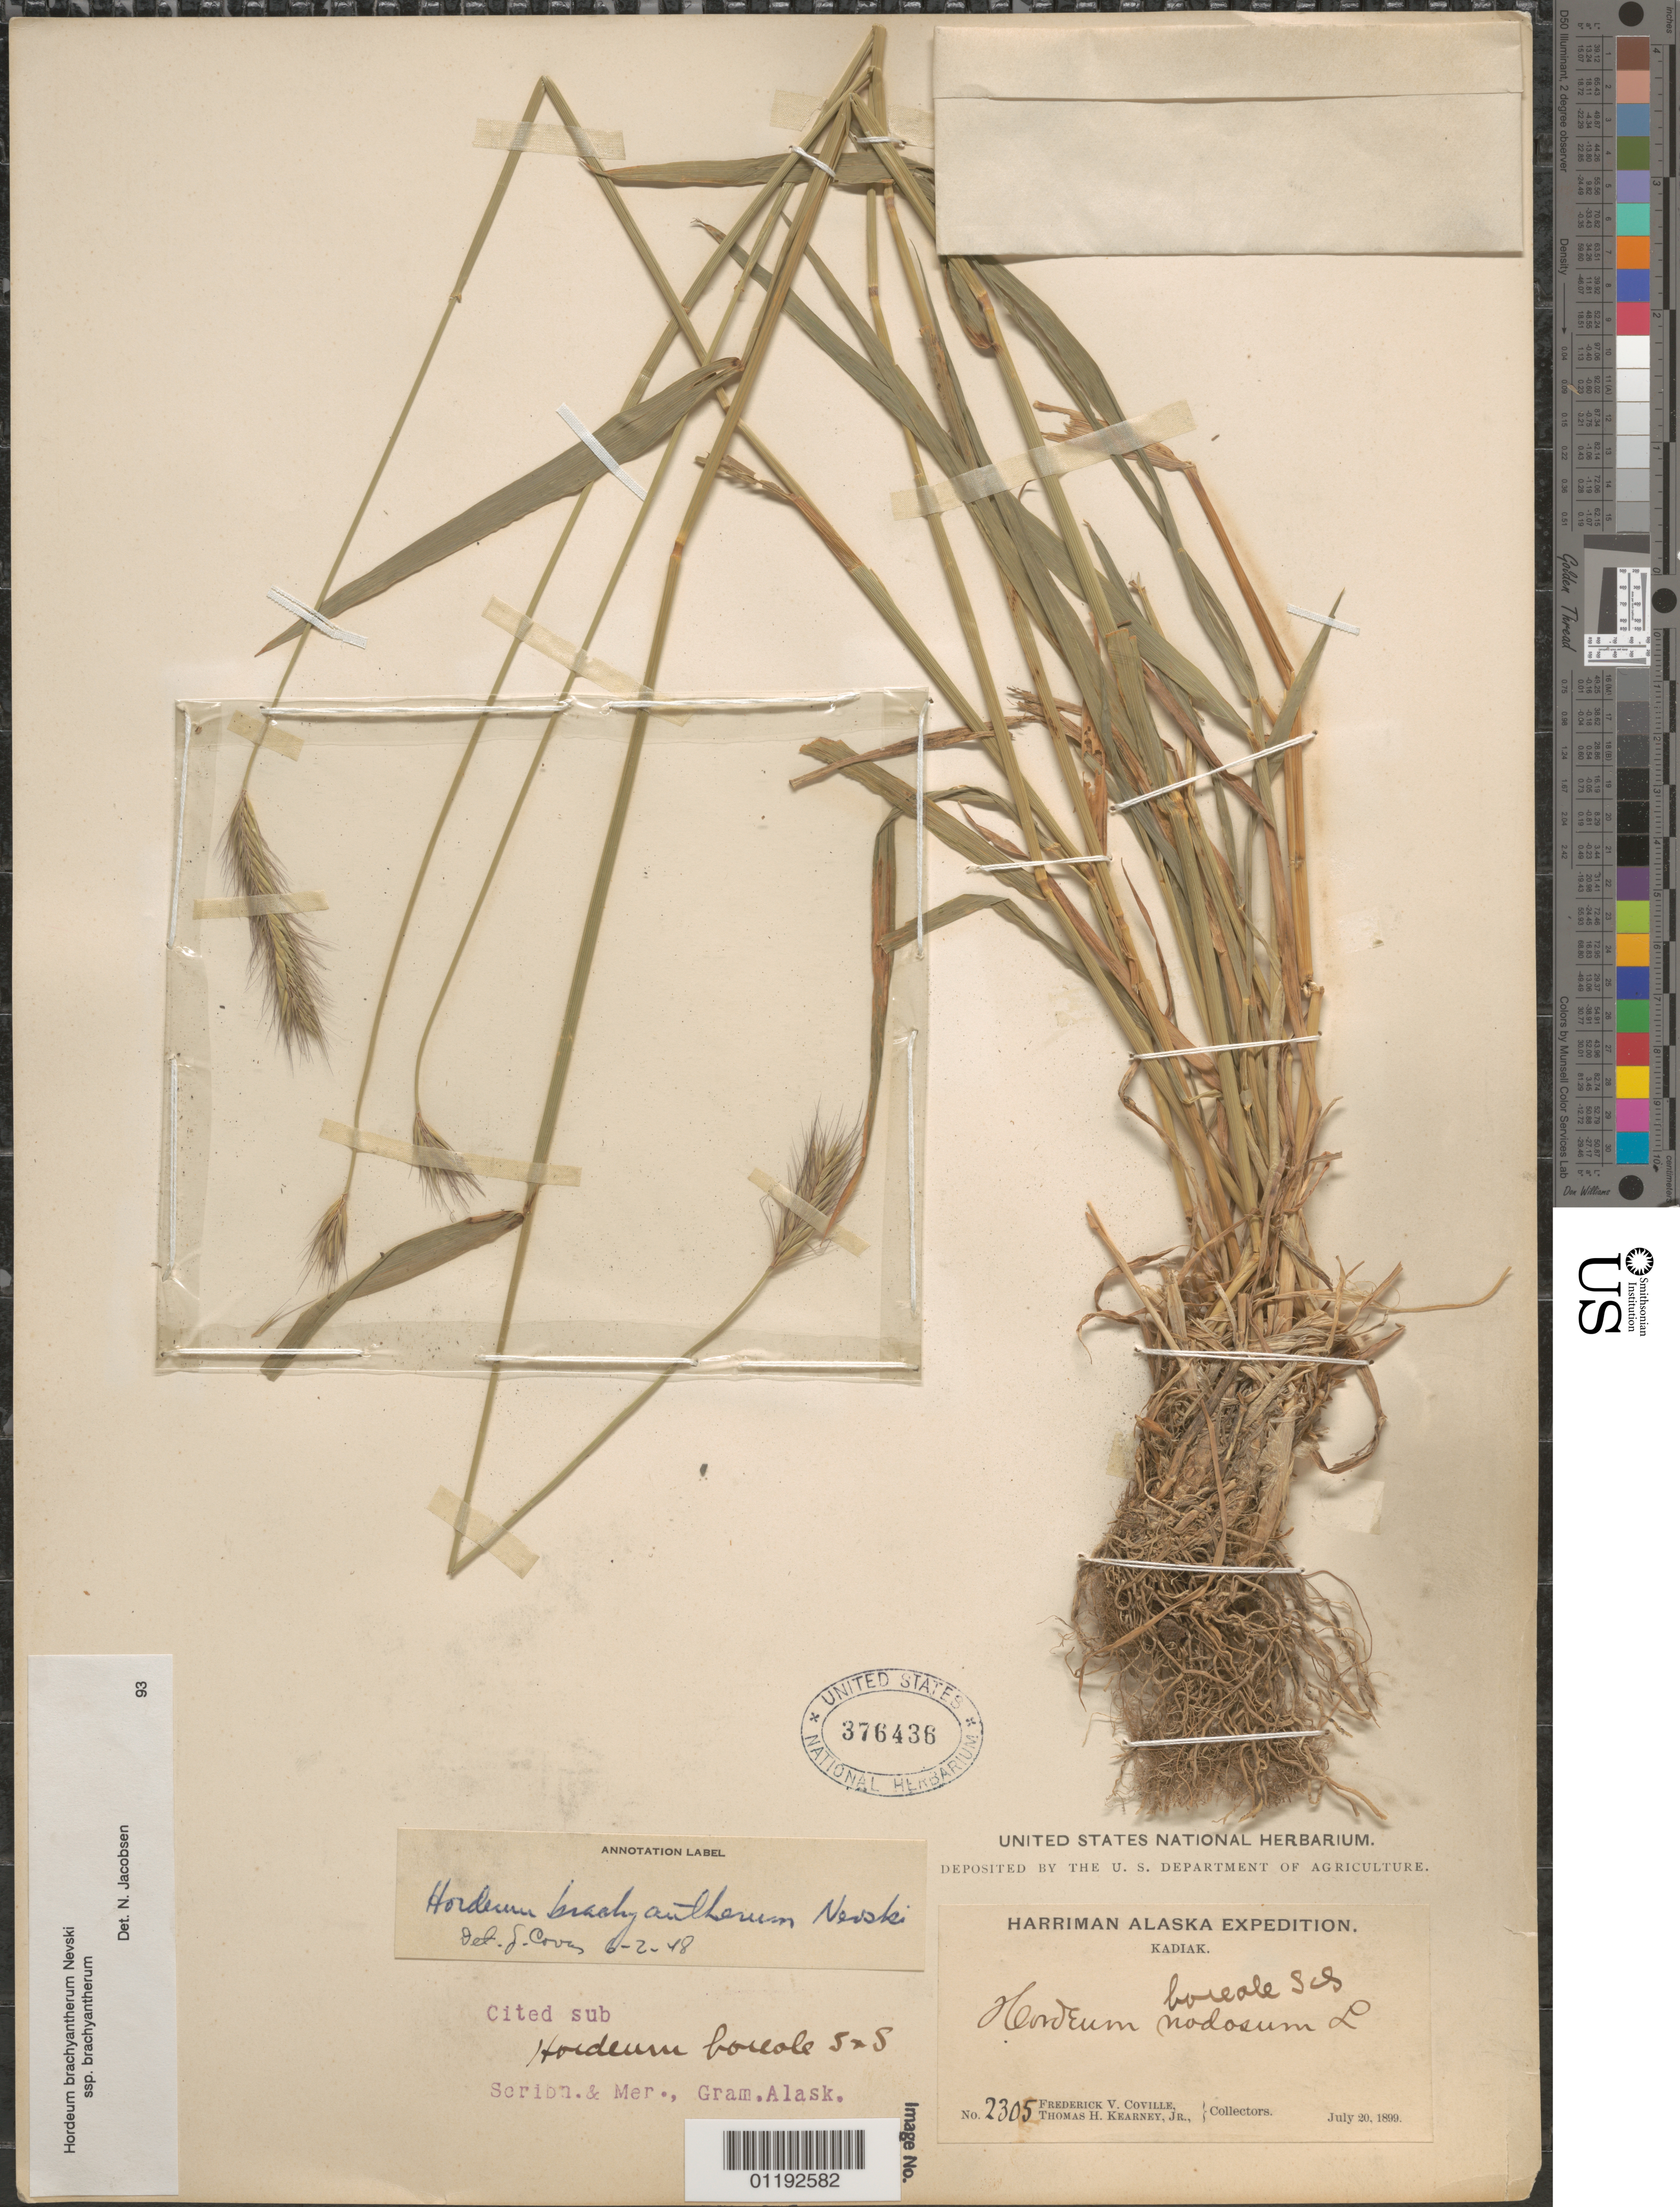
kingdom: Plantae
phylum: Tracheophyta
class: Liliopsida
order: Poales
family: Poaceae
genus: Hordeum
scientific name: Hordeum brachyantherum subsp. brachyantherum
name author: Nevski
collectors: F. V. Coville & T. H. Kearney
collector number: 2305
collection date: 1899-07-20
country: United States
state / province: Alaska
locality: Kadiak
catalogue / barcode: US 376436